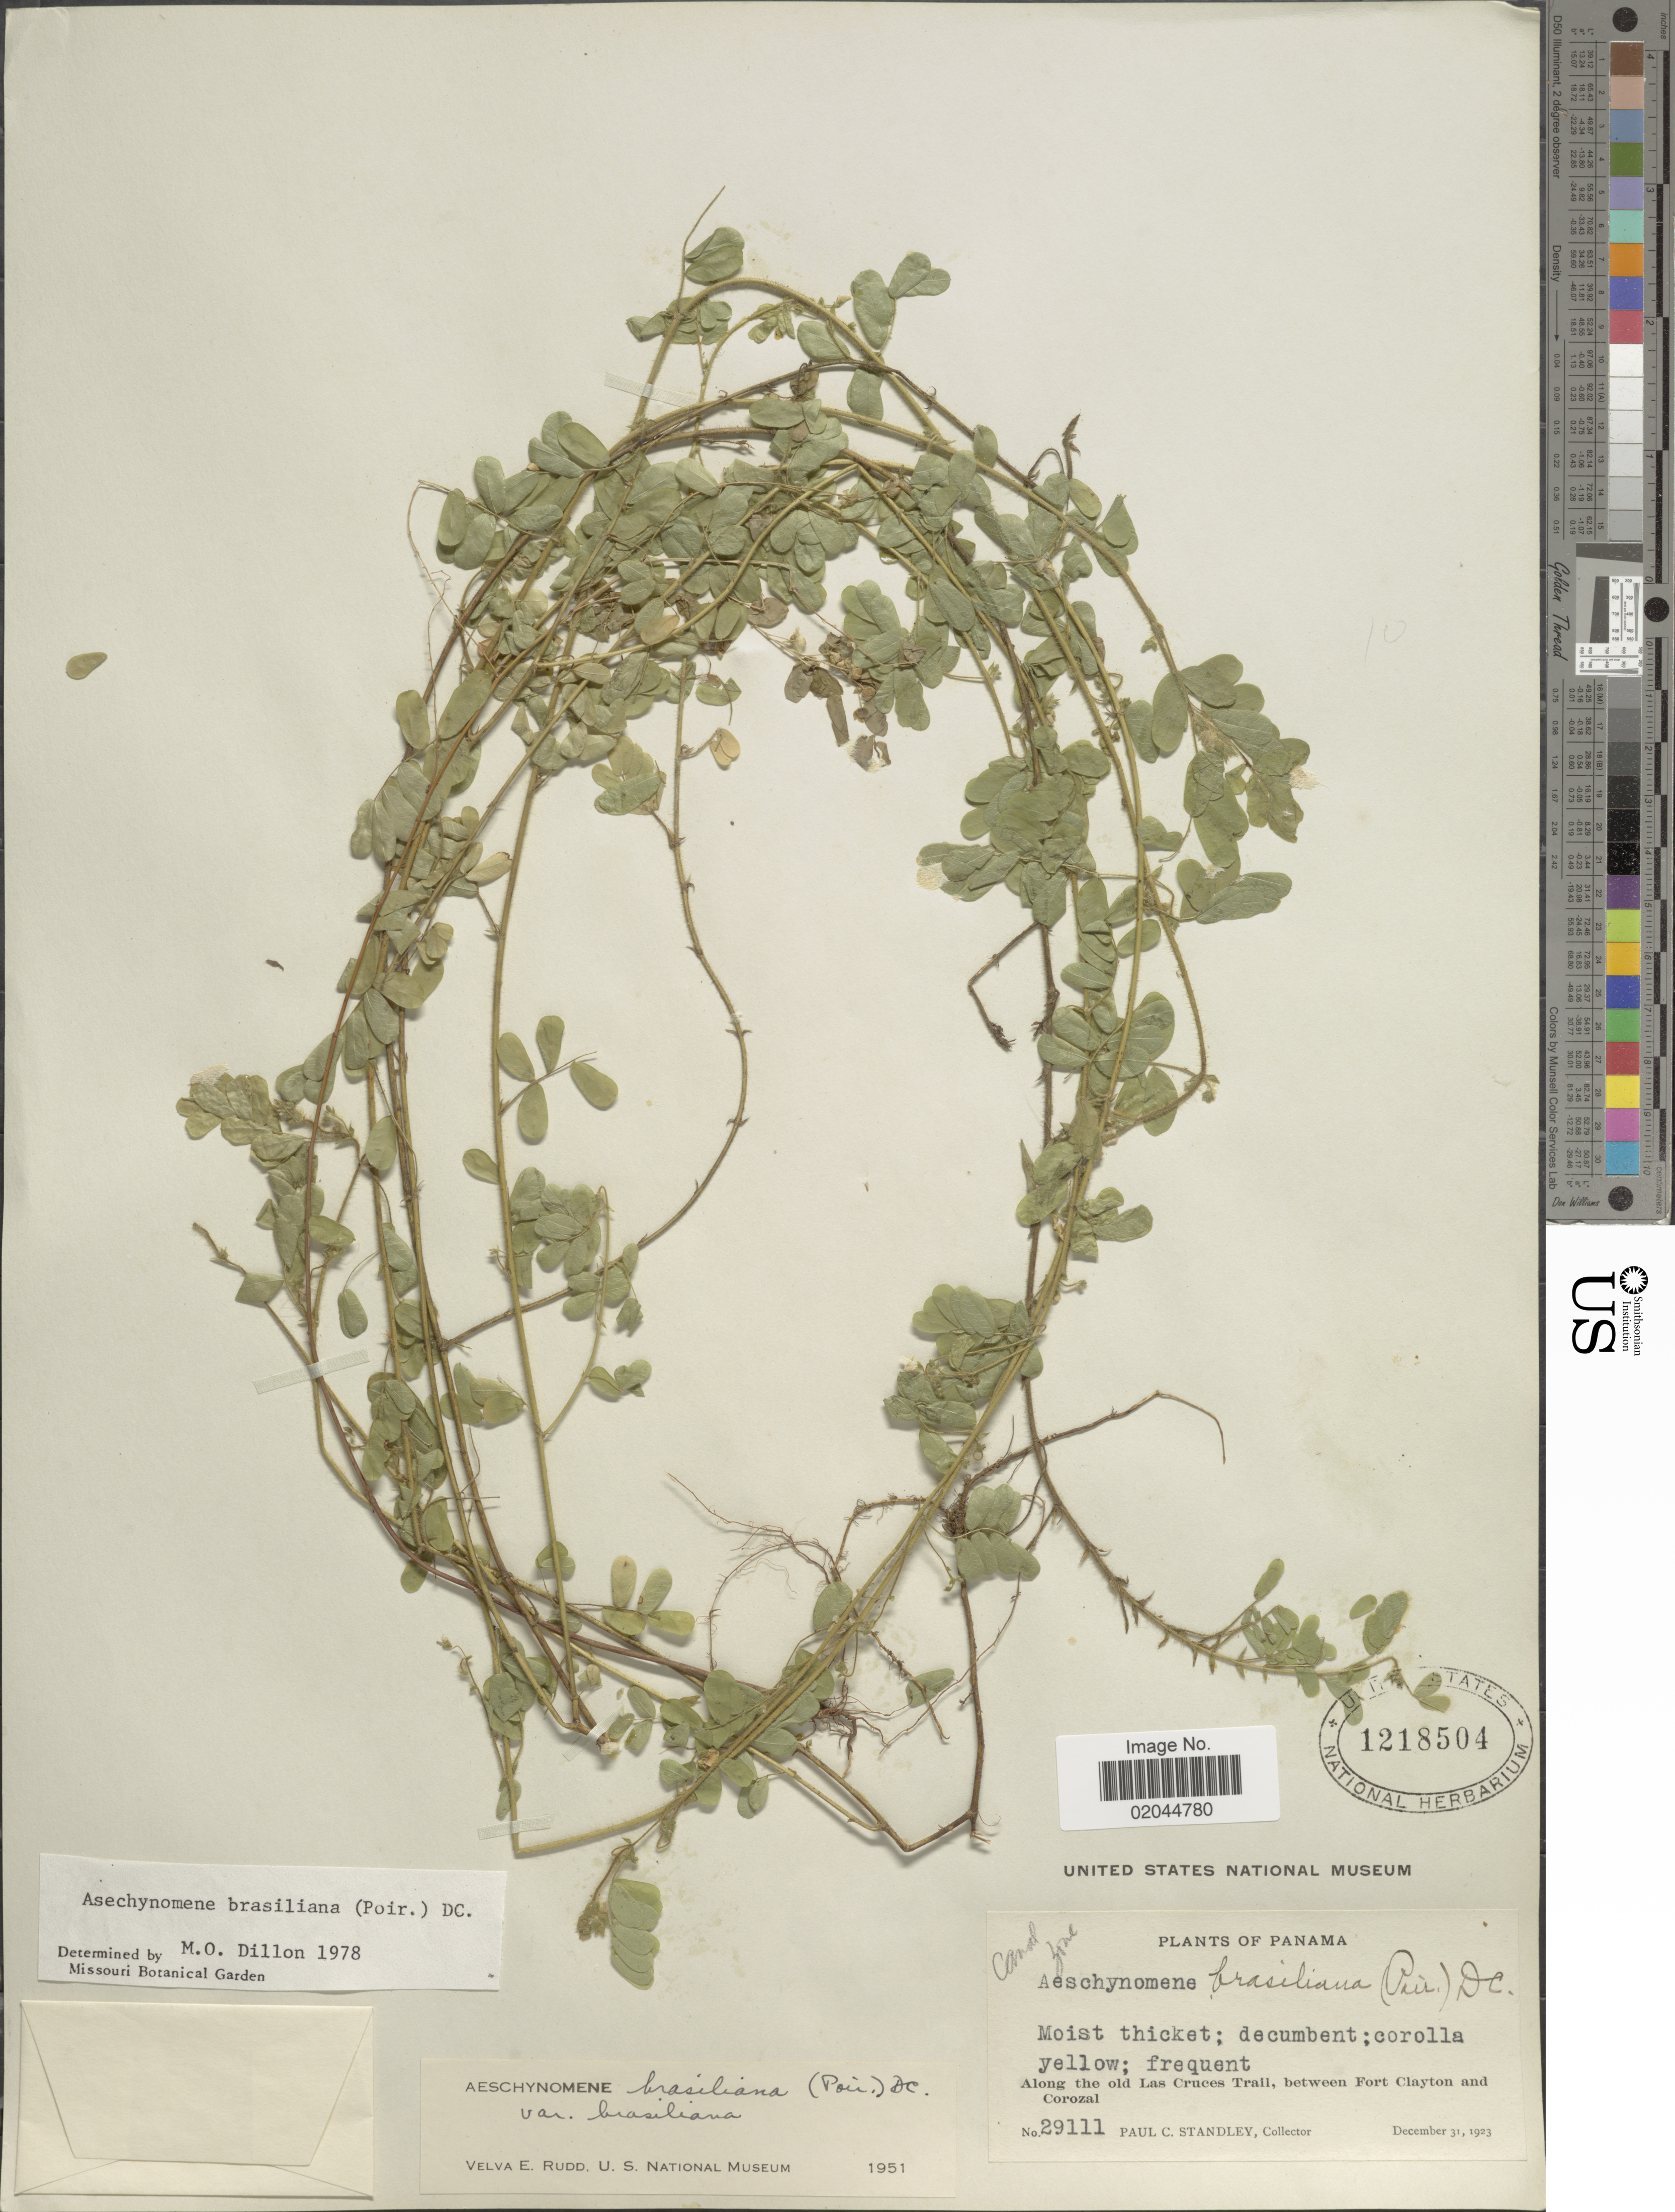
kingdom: Plantae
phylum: Tracheophyta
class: Magnoliopsida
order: Fabales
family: Fabaceae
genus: Aeschynomene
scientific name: Aeschynomene brasiliana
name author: (Poir.) DC.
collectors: P. C. Standley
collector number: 29111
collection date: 1923-12-31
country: Panama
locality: Along the old Las Cruces Trail, between Fort Clayton and Corozal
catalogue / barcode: US 1218504